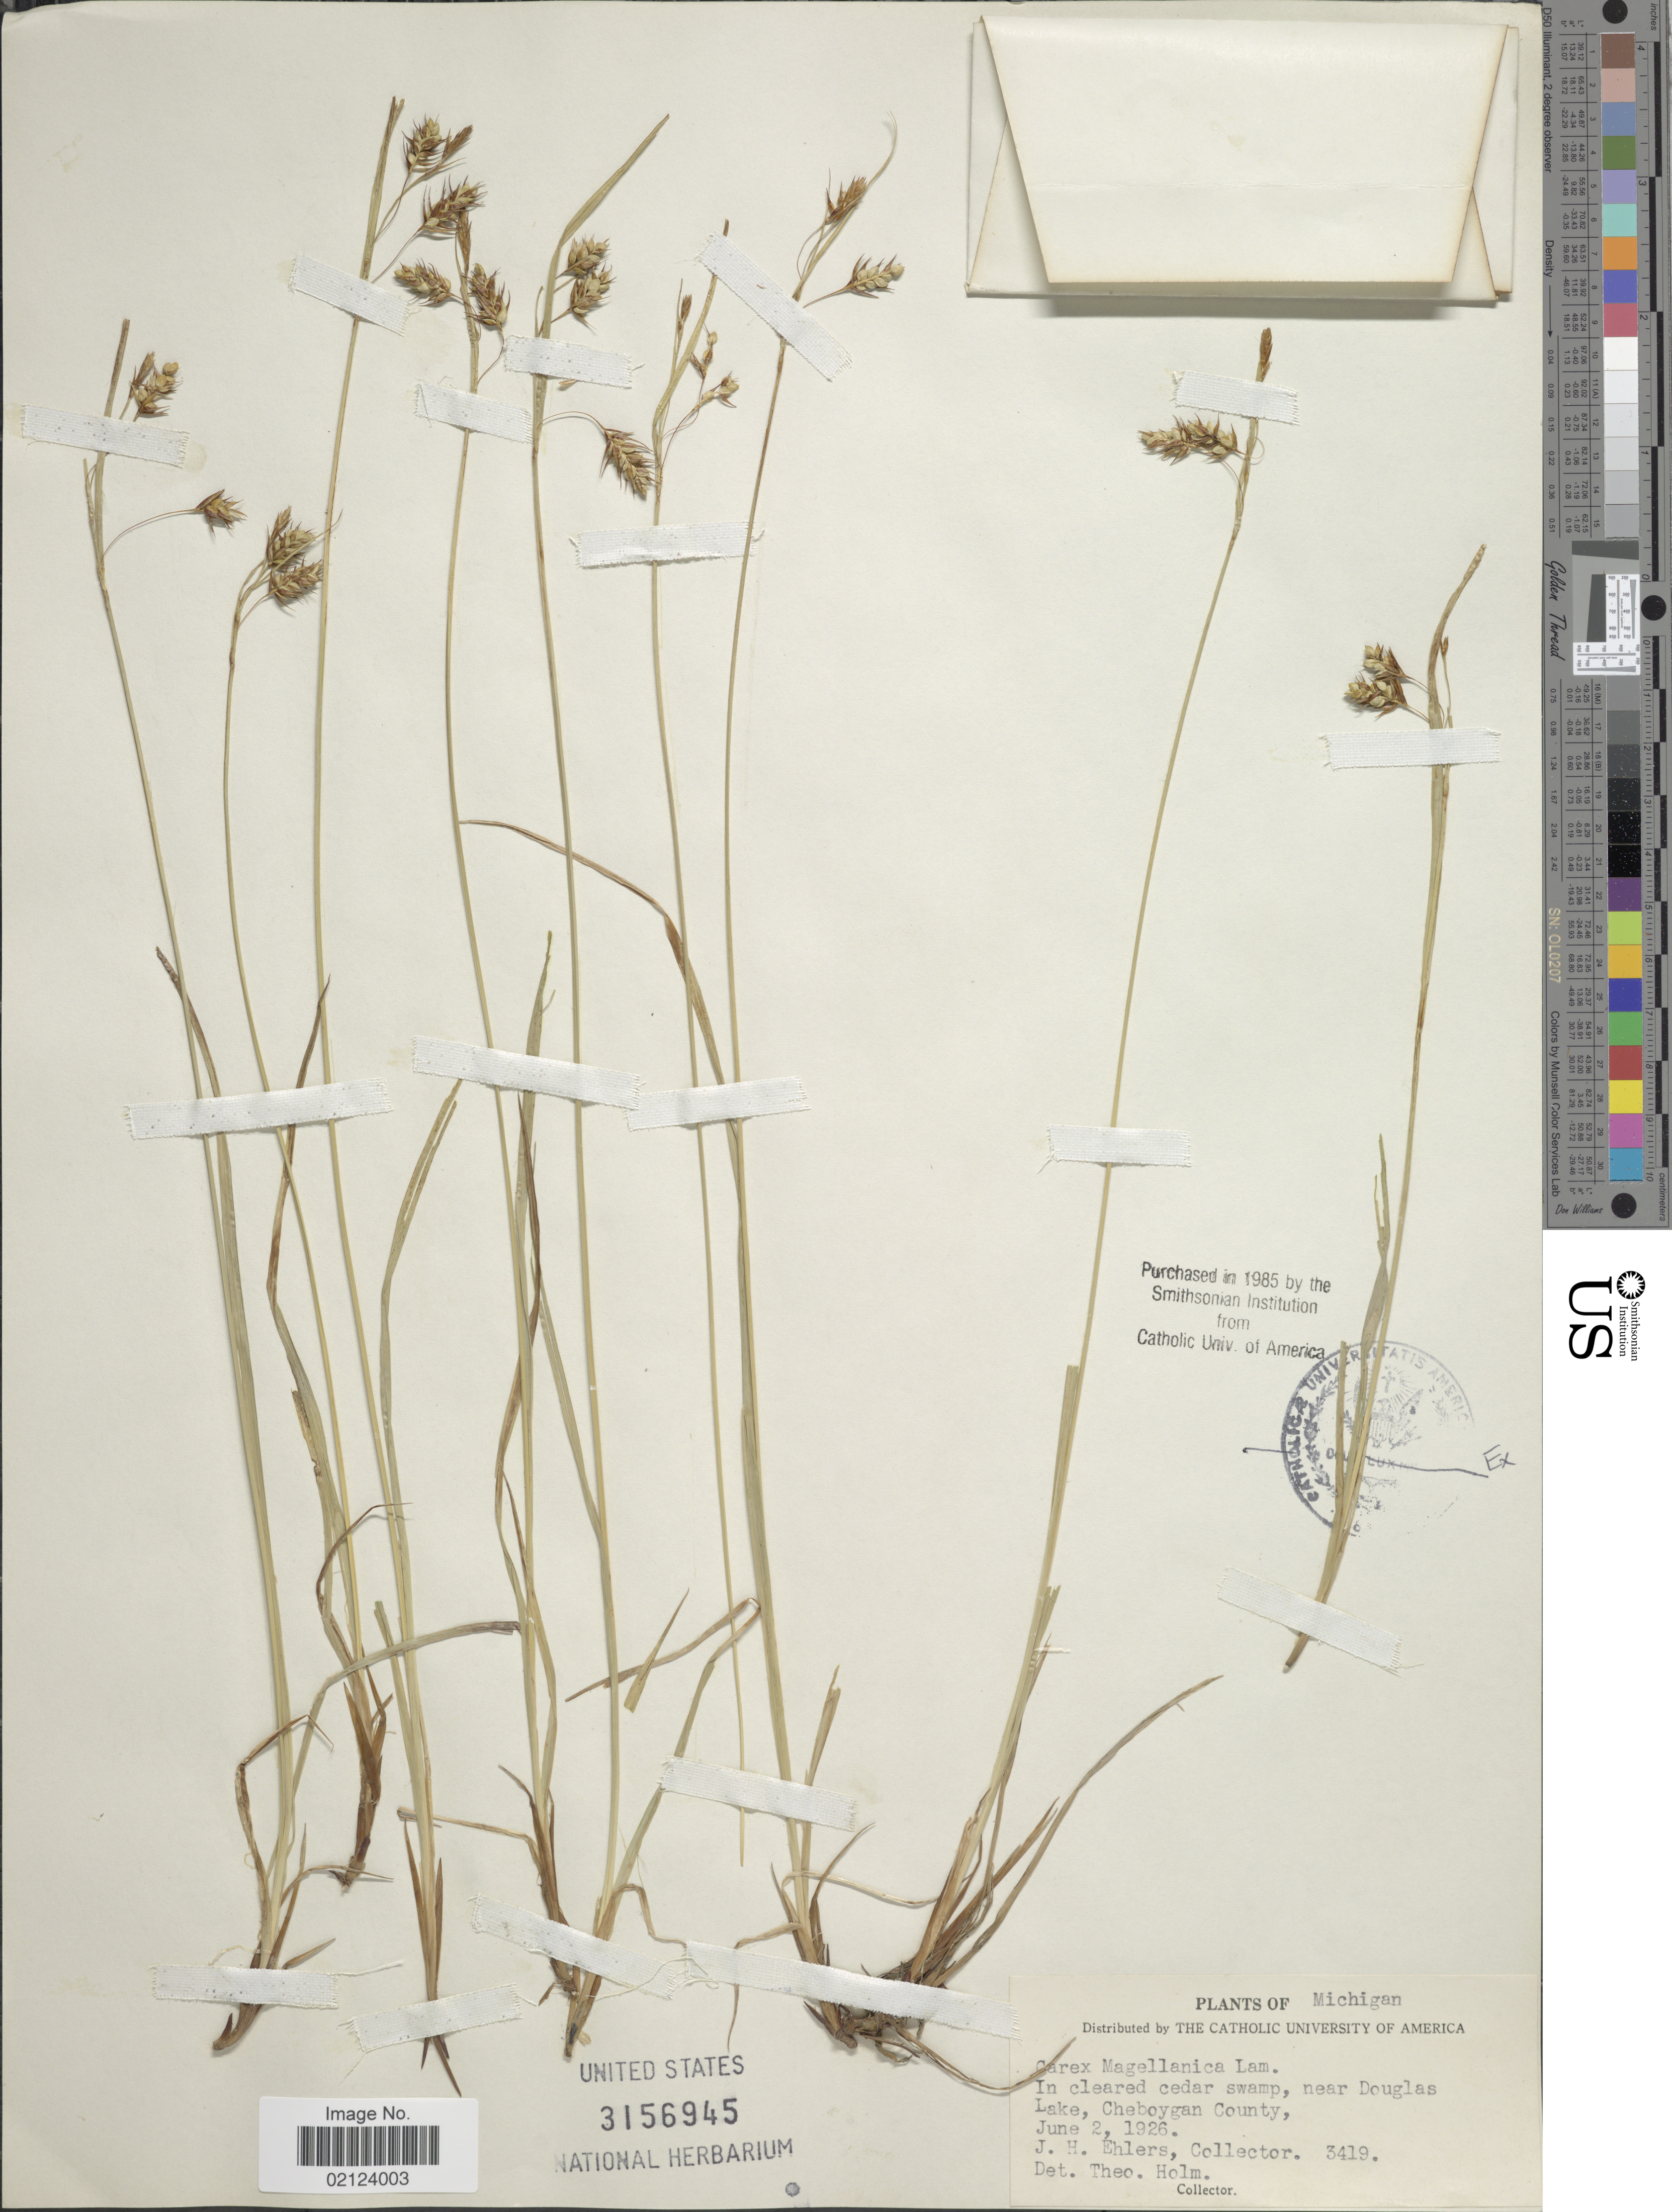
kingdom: Plantae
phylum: Tracheophyta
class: Liliopsida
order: Poales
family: Cyperaceae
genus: Carex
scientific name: Carex magellanica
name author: Lam.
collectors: J. H. Ehlers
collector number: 3419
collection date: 1926-06-02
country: United States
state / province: Michigan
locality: In cleared Cedar swamp, near Douglas Lake, Cheboygan County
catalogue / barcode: US 3156945